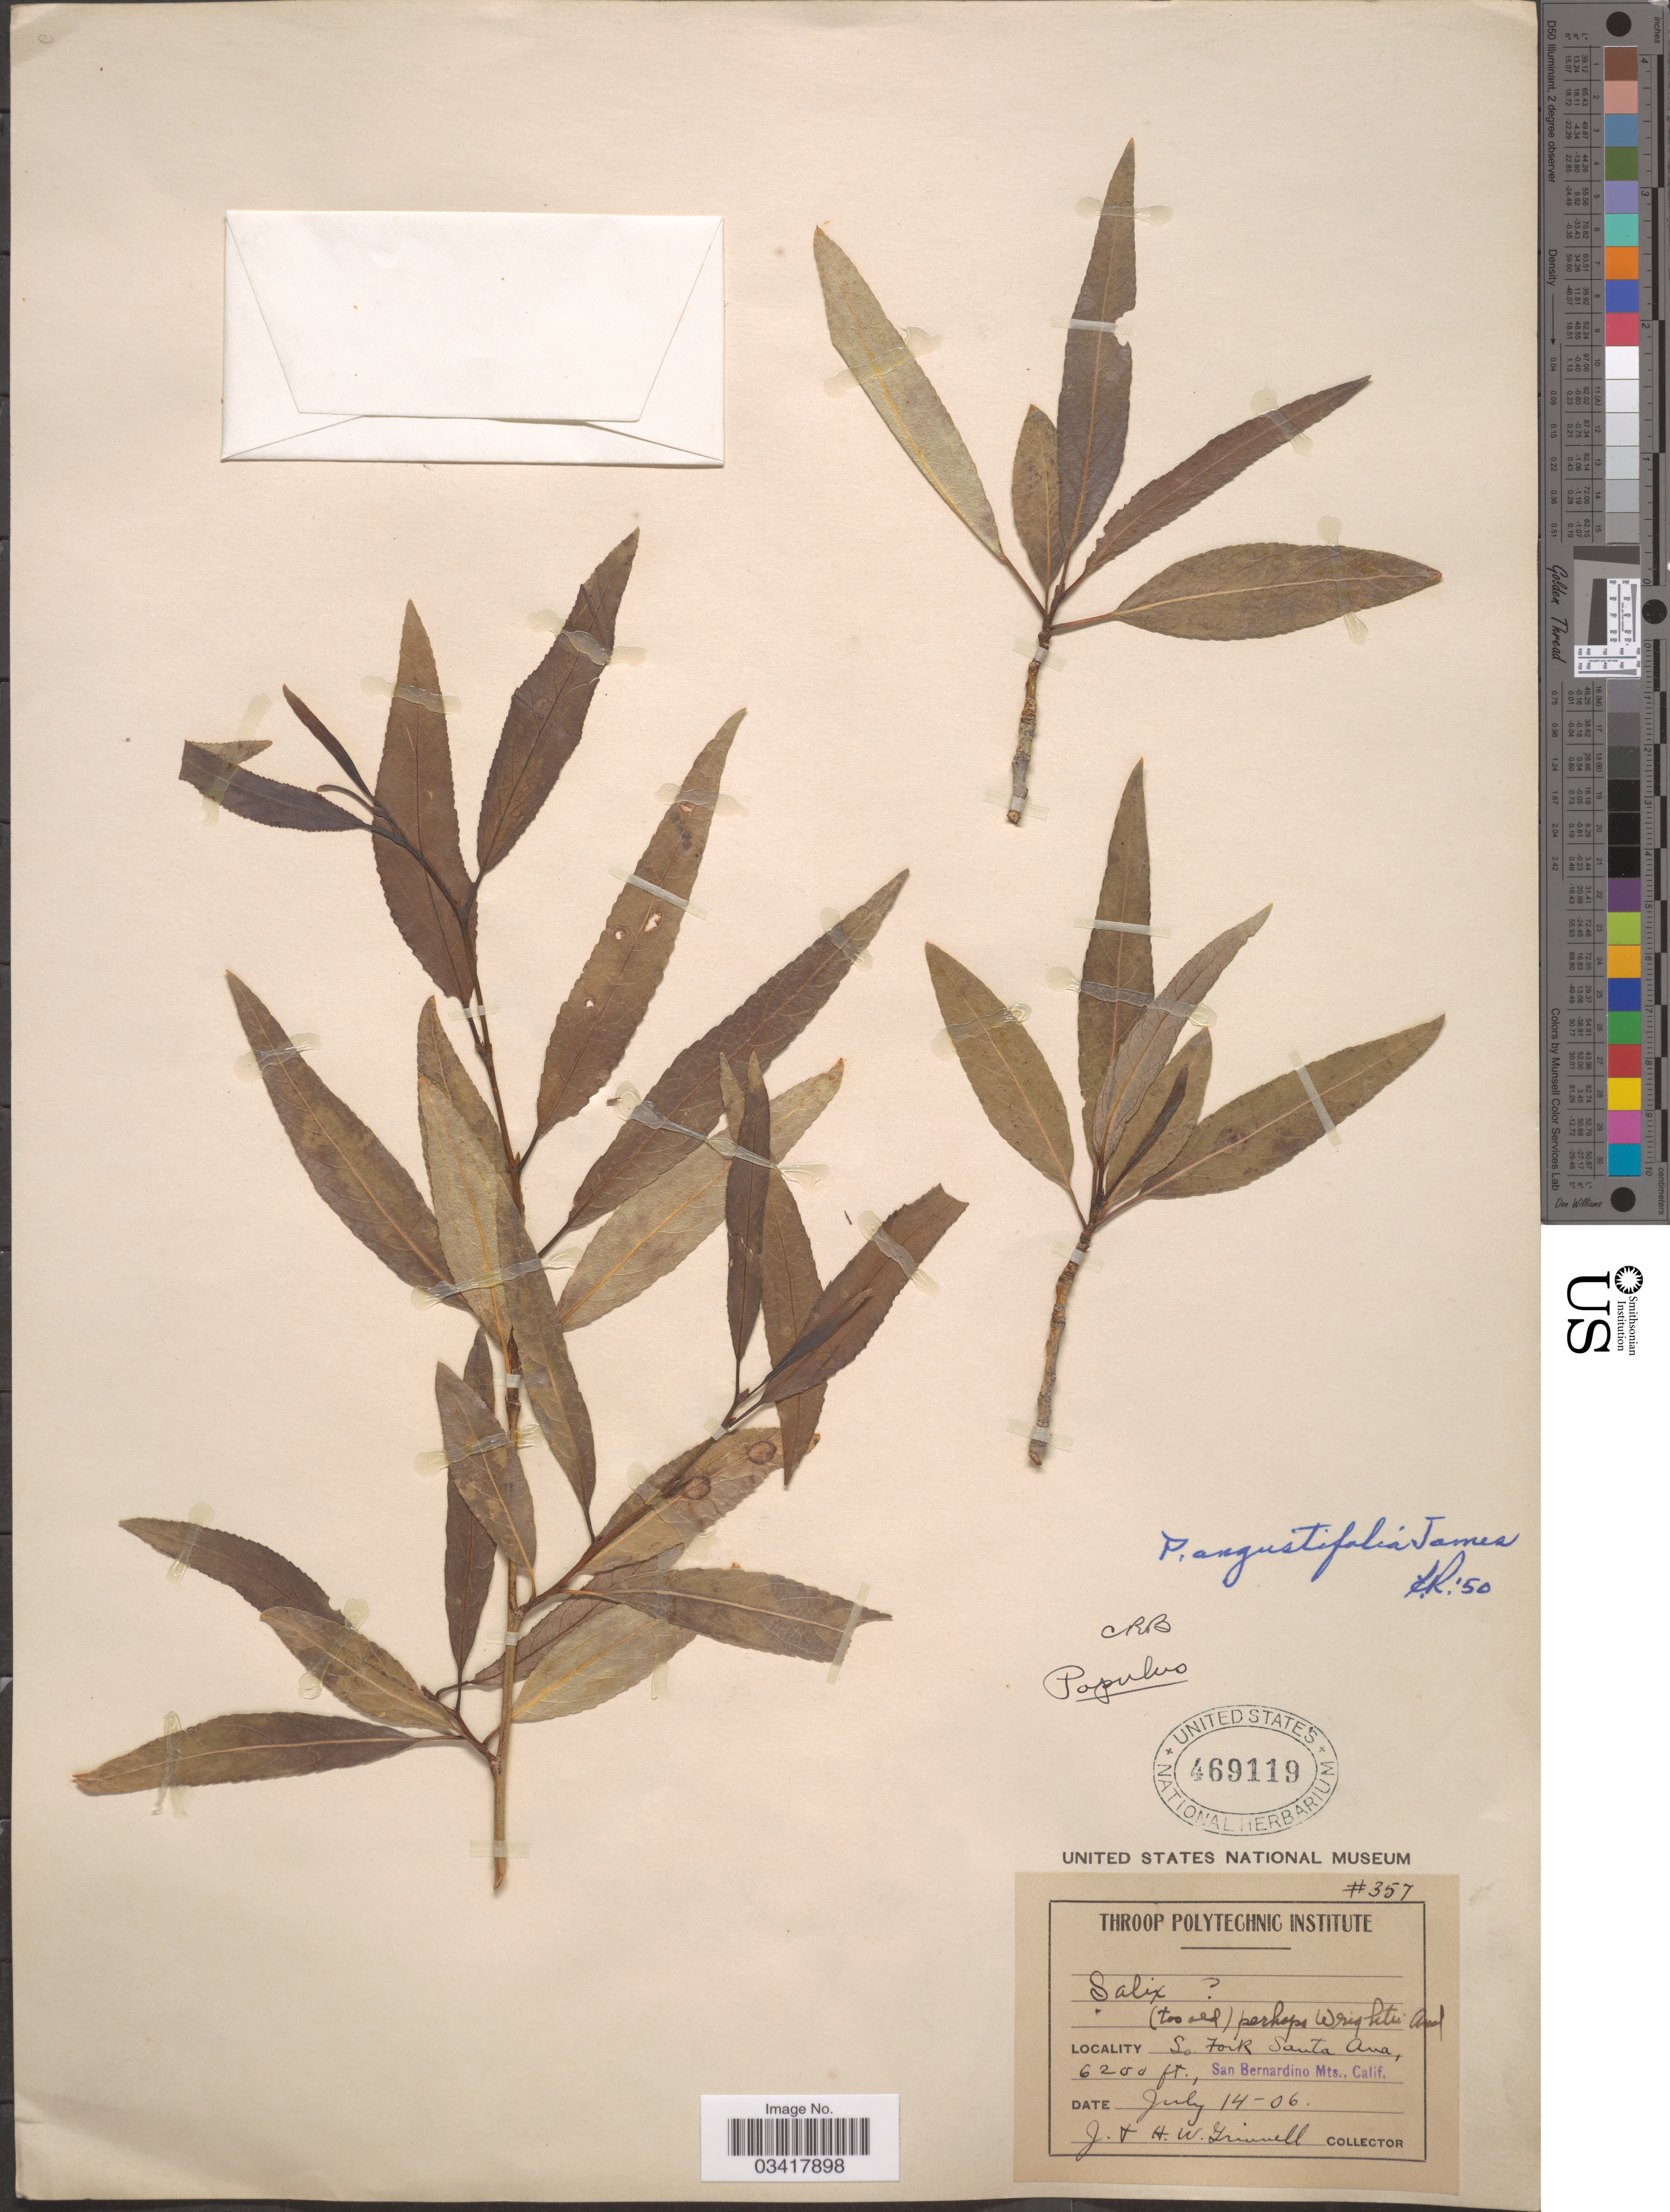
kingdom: Plantae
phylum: Tracheophyta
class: Magnoliopsida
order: Malpighiales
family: Salicaceae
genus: Populus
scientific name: Populus trichocarpa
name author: Torr. & A. Gray ex W. Hook.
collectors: J. Grinnell & H. Grinnell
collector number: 357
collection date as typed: Transcribed d/m/y: 14/7/6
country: United States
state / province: California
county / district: San Bernardino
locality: So. Fork Santa Ana, San Bernardino Mts.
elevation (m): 1890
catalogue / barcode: US 469119